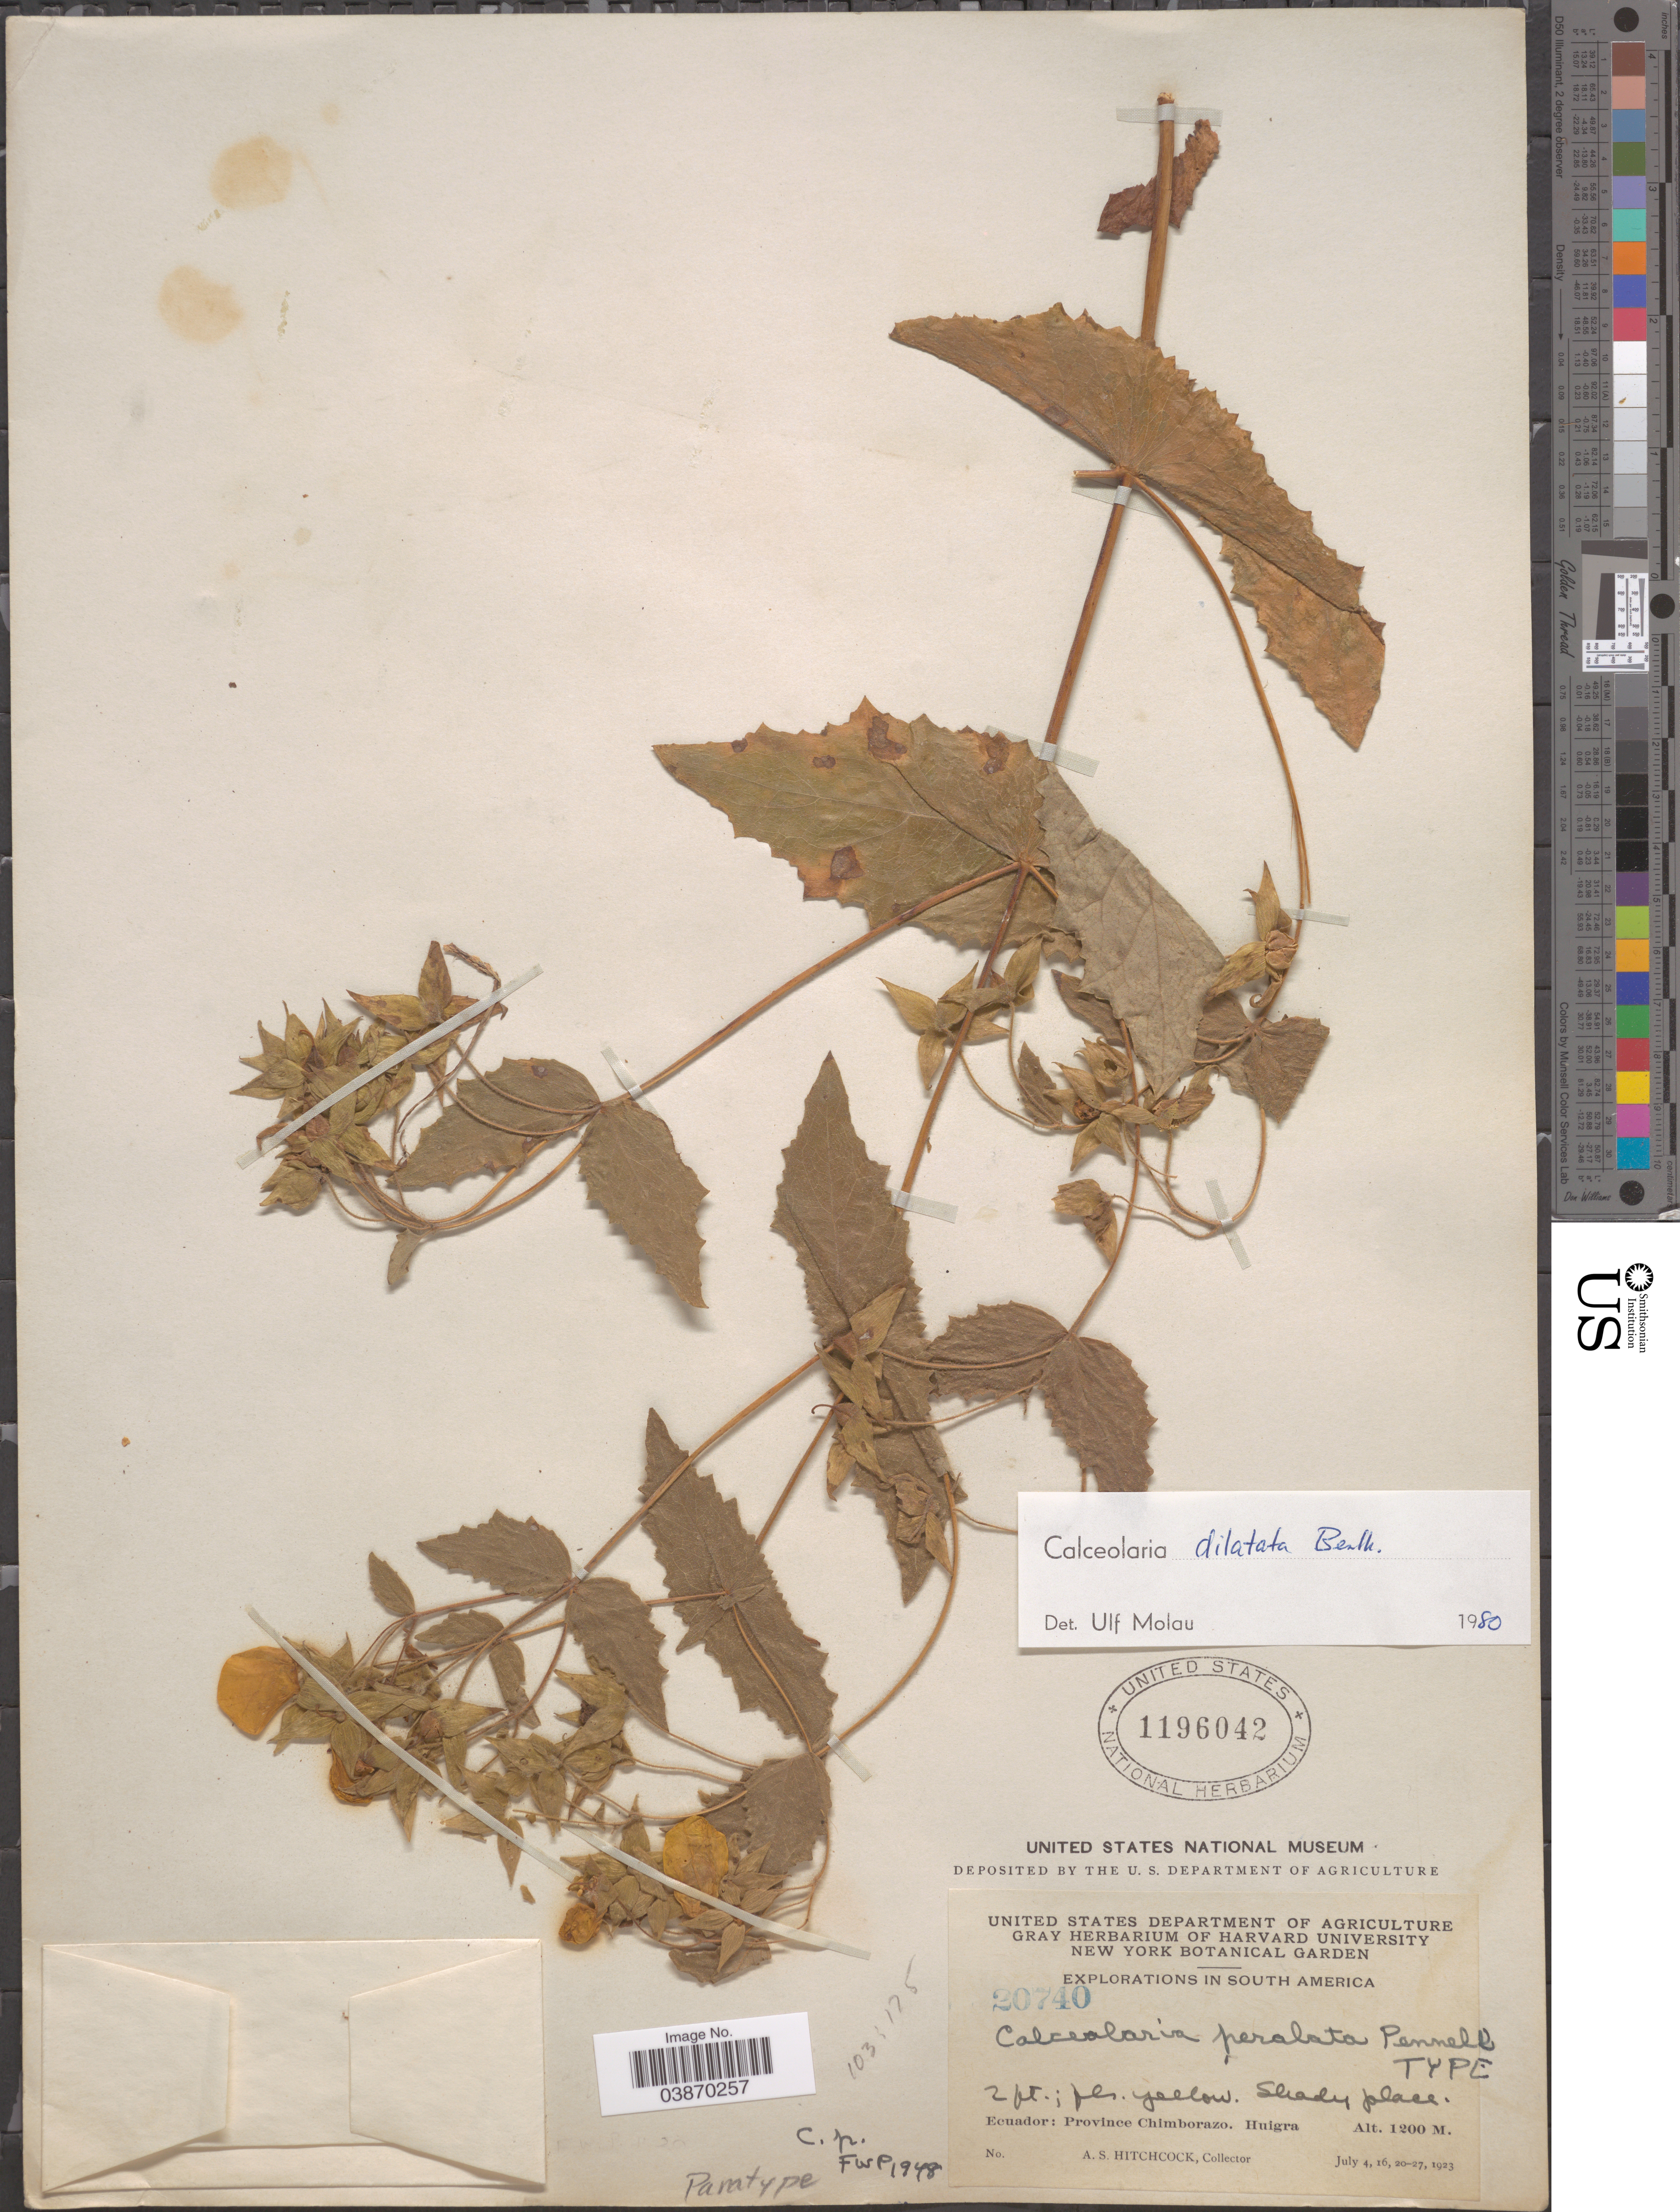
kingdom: Plantae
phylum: Tracheophyta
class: Magnoliopsida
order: Lamiales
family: Calceolariaceae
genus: Calceolaria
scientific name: Calceolaria dilatata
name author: Benth.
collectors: A. S. Hitchcock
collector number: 20740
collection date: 1923-07-04/1923-07-27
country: Ecuador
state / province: Chimborazo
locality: Huigra.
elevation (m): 1200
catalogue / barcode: US 1196042